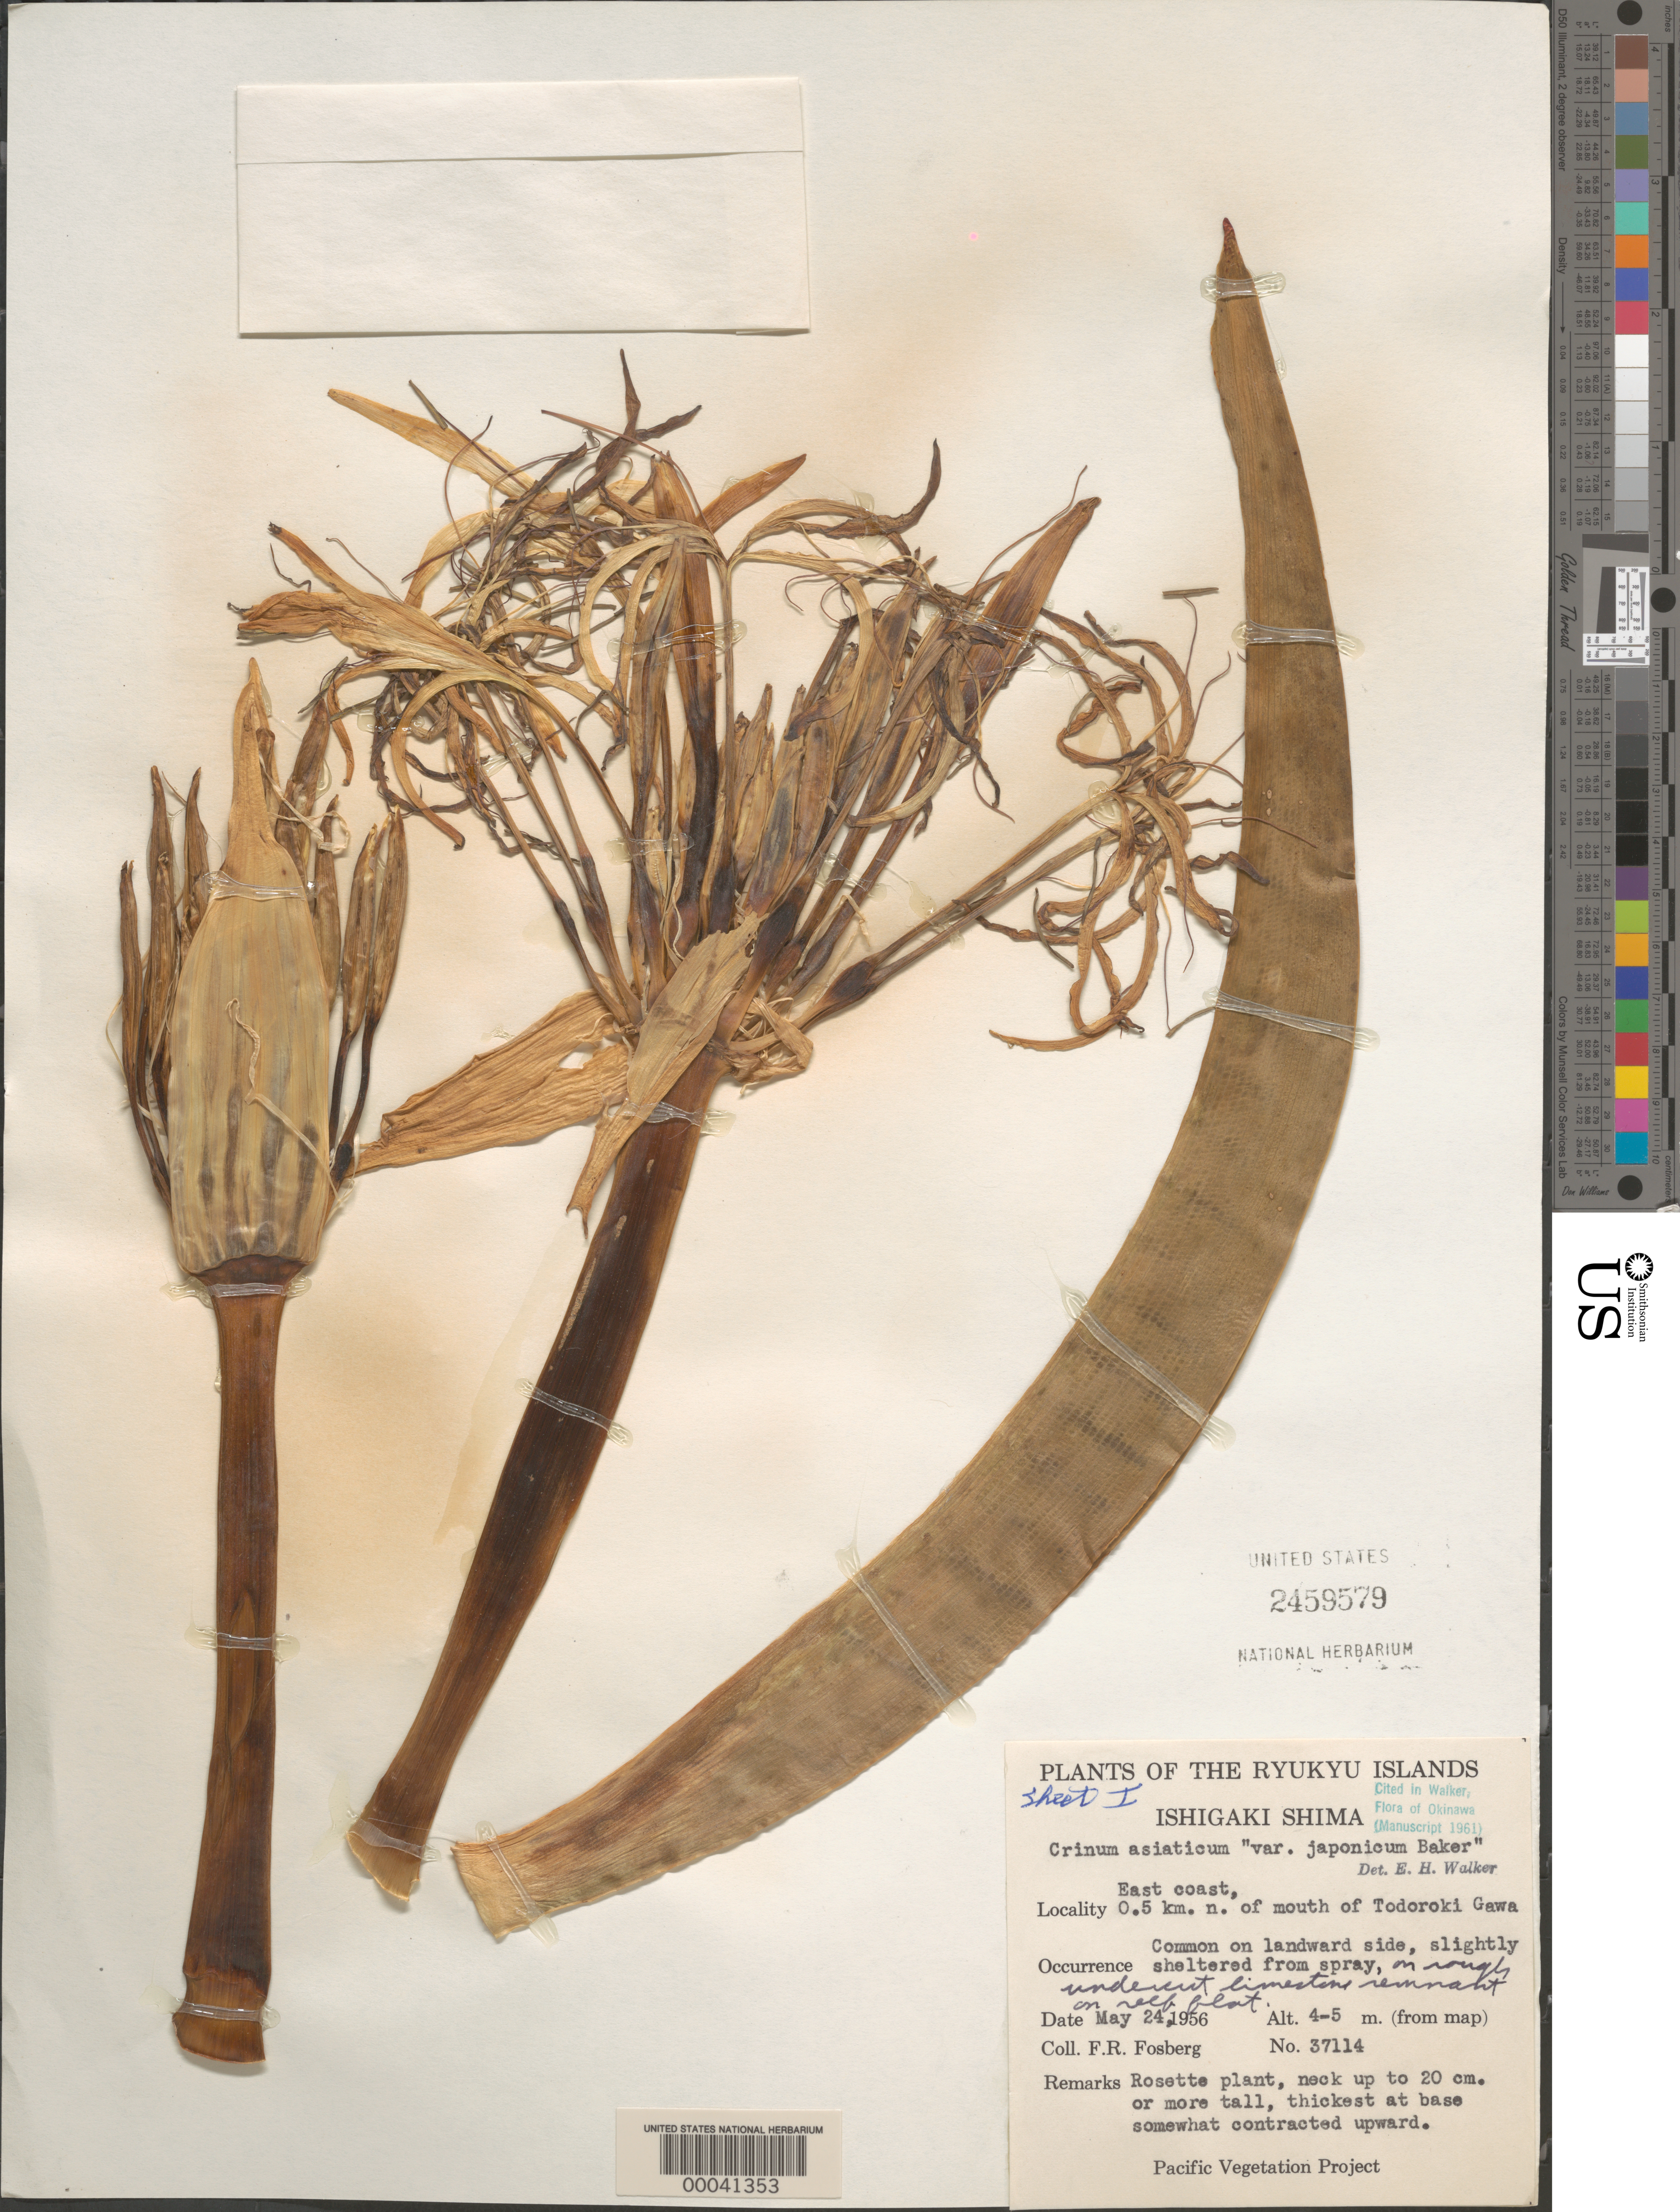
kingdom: Plantae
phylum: Tracheophyta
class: Liliopsida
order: Asparagales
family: Amaryllidaceae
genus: Crinum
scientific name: Crinum asiaticum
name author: L.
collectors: F. R. Fosberg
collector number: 37114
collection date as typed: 24 May 1956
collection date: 1956-05-24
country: Japan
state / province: Okinawa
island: Ishigaki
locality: Todoroki Gawa.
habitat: Rough undercut limestone remnant on reef flat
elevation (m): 4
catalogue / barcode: US 2459479